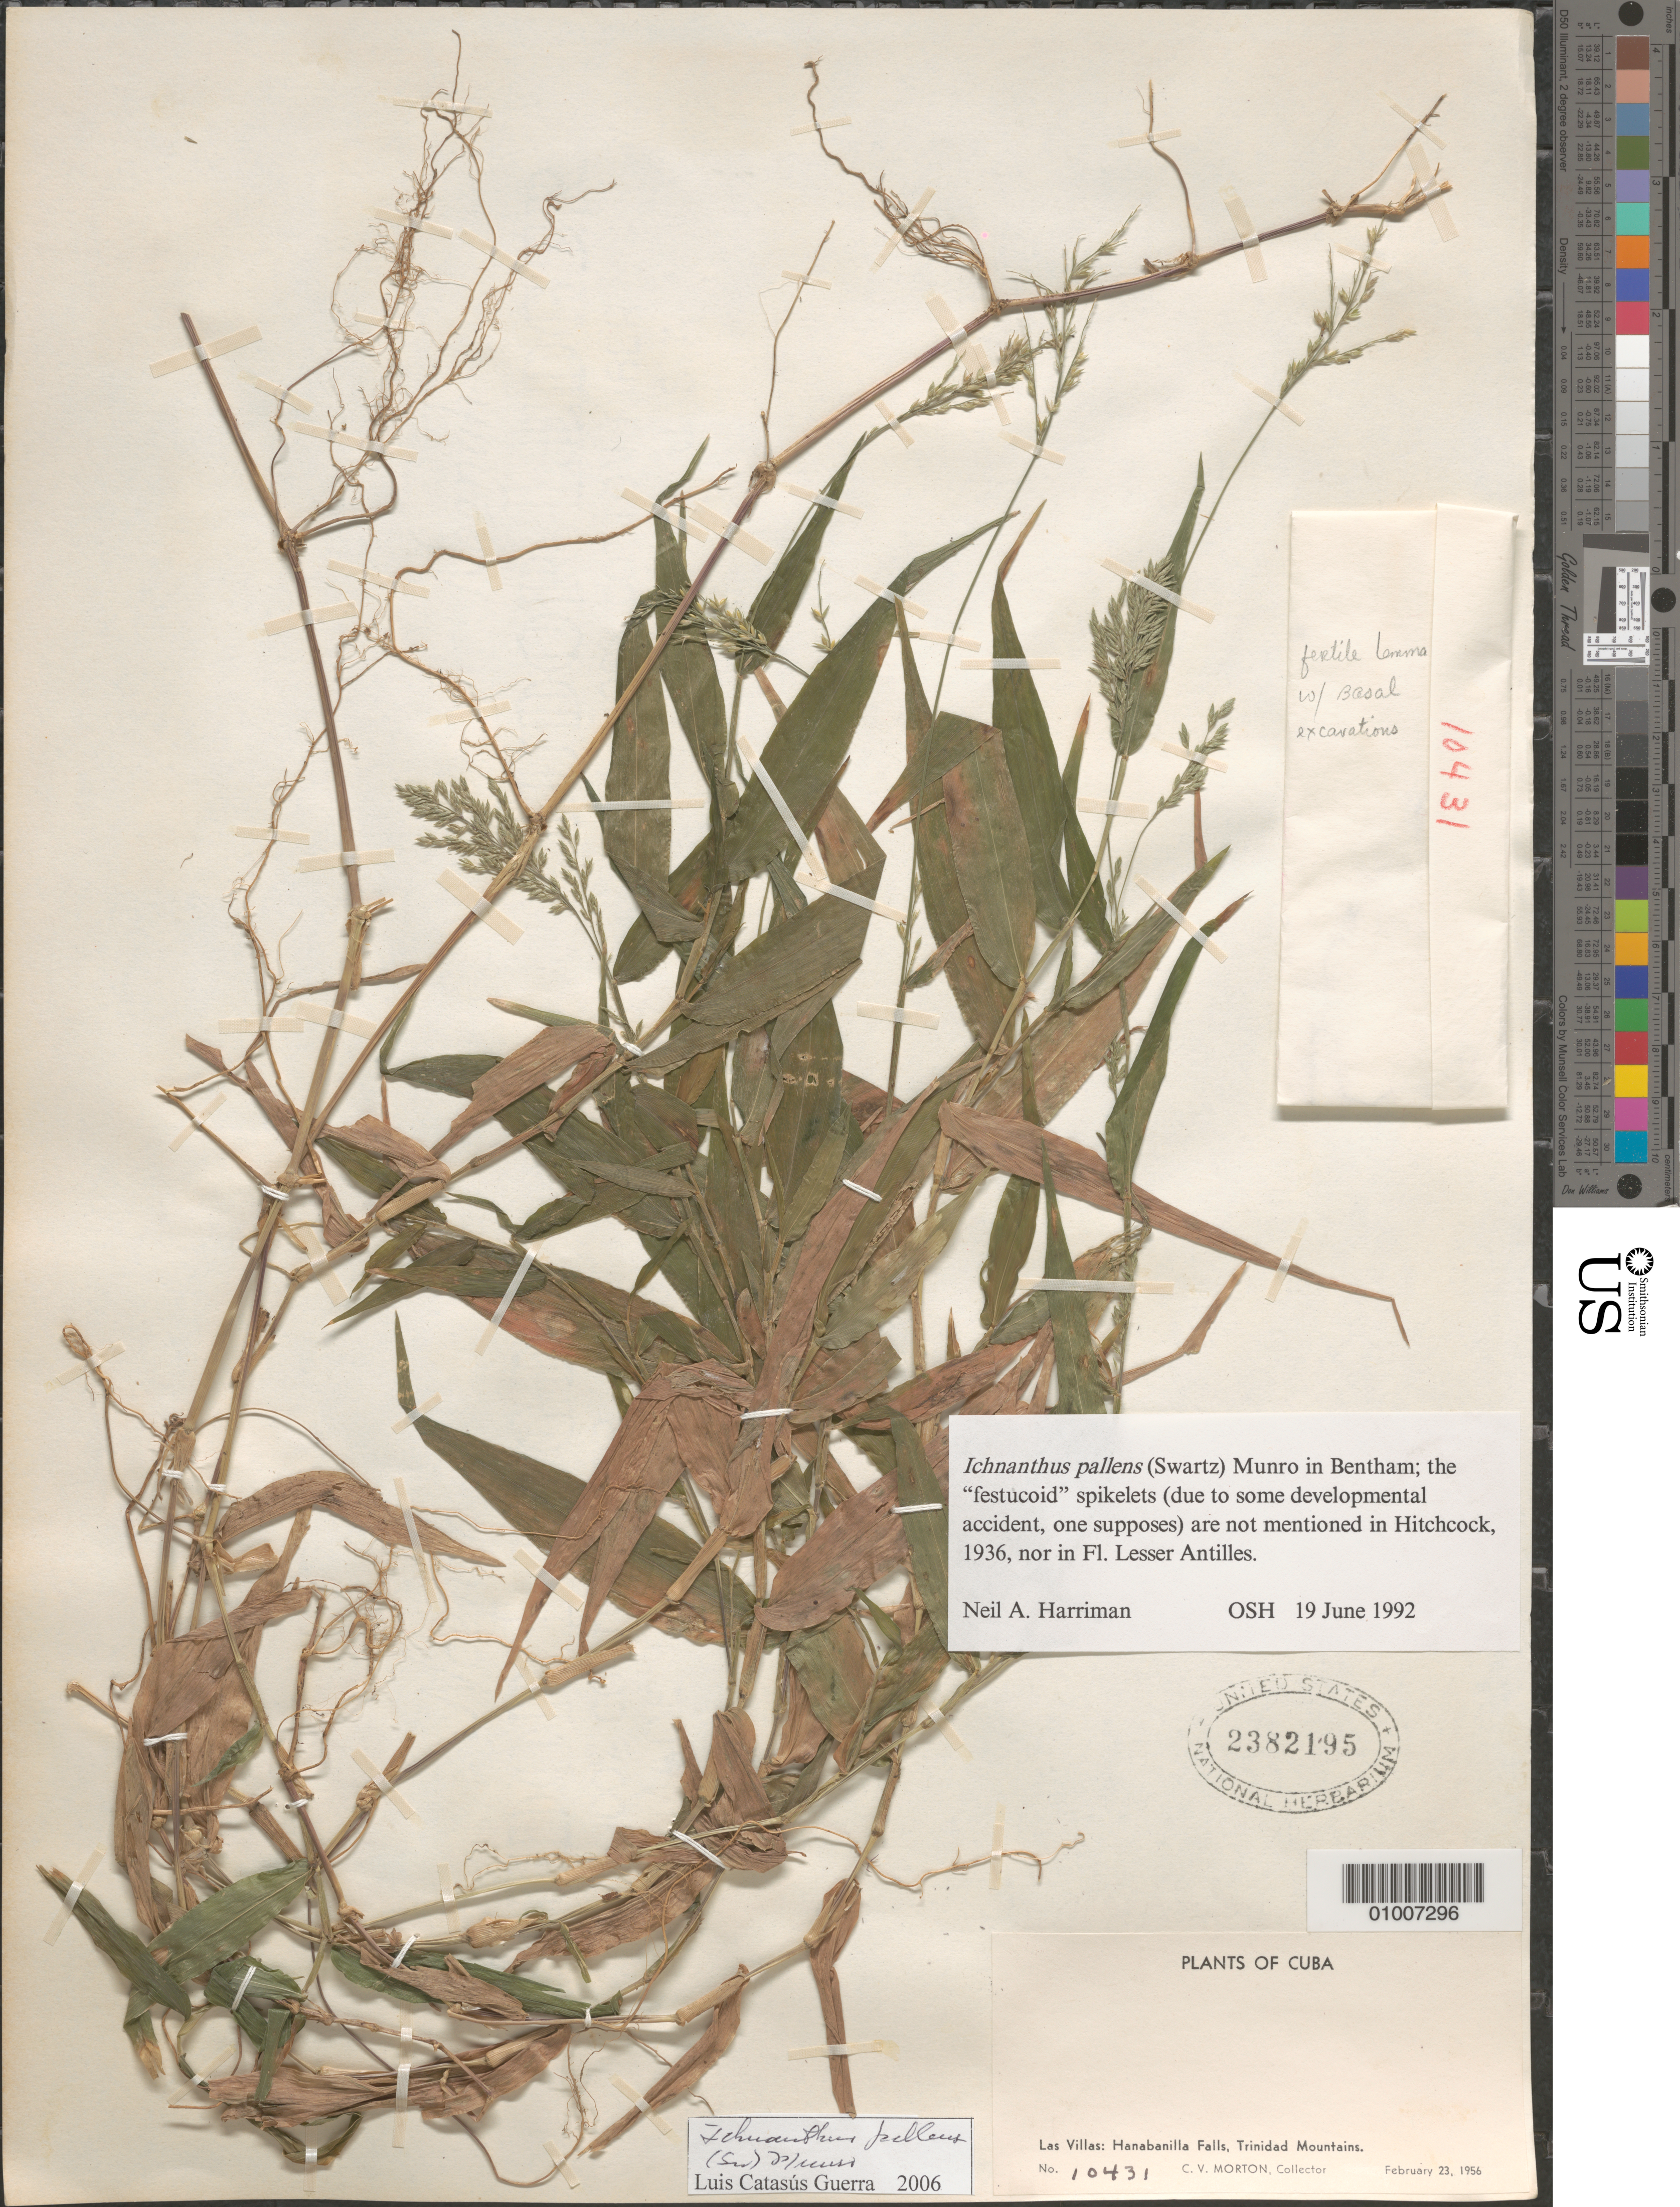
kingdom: Plantae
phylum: Tracheophyta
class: Liliopsida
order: Poales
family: Poaceae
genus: Ichnanthus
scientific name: Ichnanthus pallens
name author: (Sw.) Munro ex Benth.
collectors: C. V. Morton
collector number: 10431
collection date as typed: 23 Feb 1956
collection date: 1956-02-23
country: Cuba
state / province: Las Villas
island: Cuba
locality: Hanabanilla Falls, Trinidad Mountains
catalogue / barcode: US 2382195